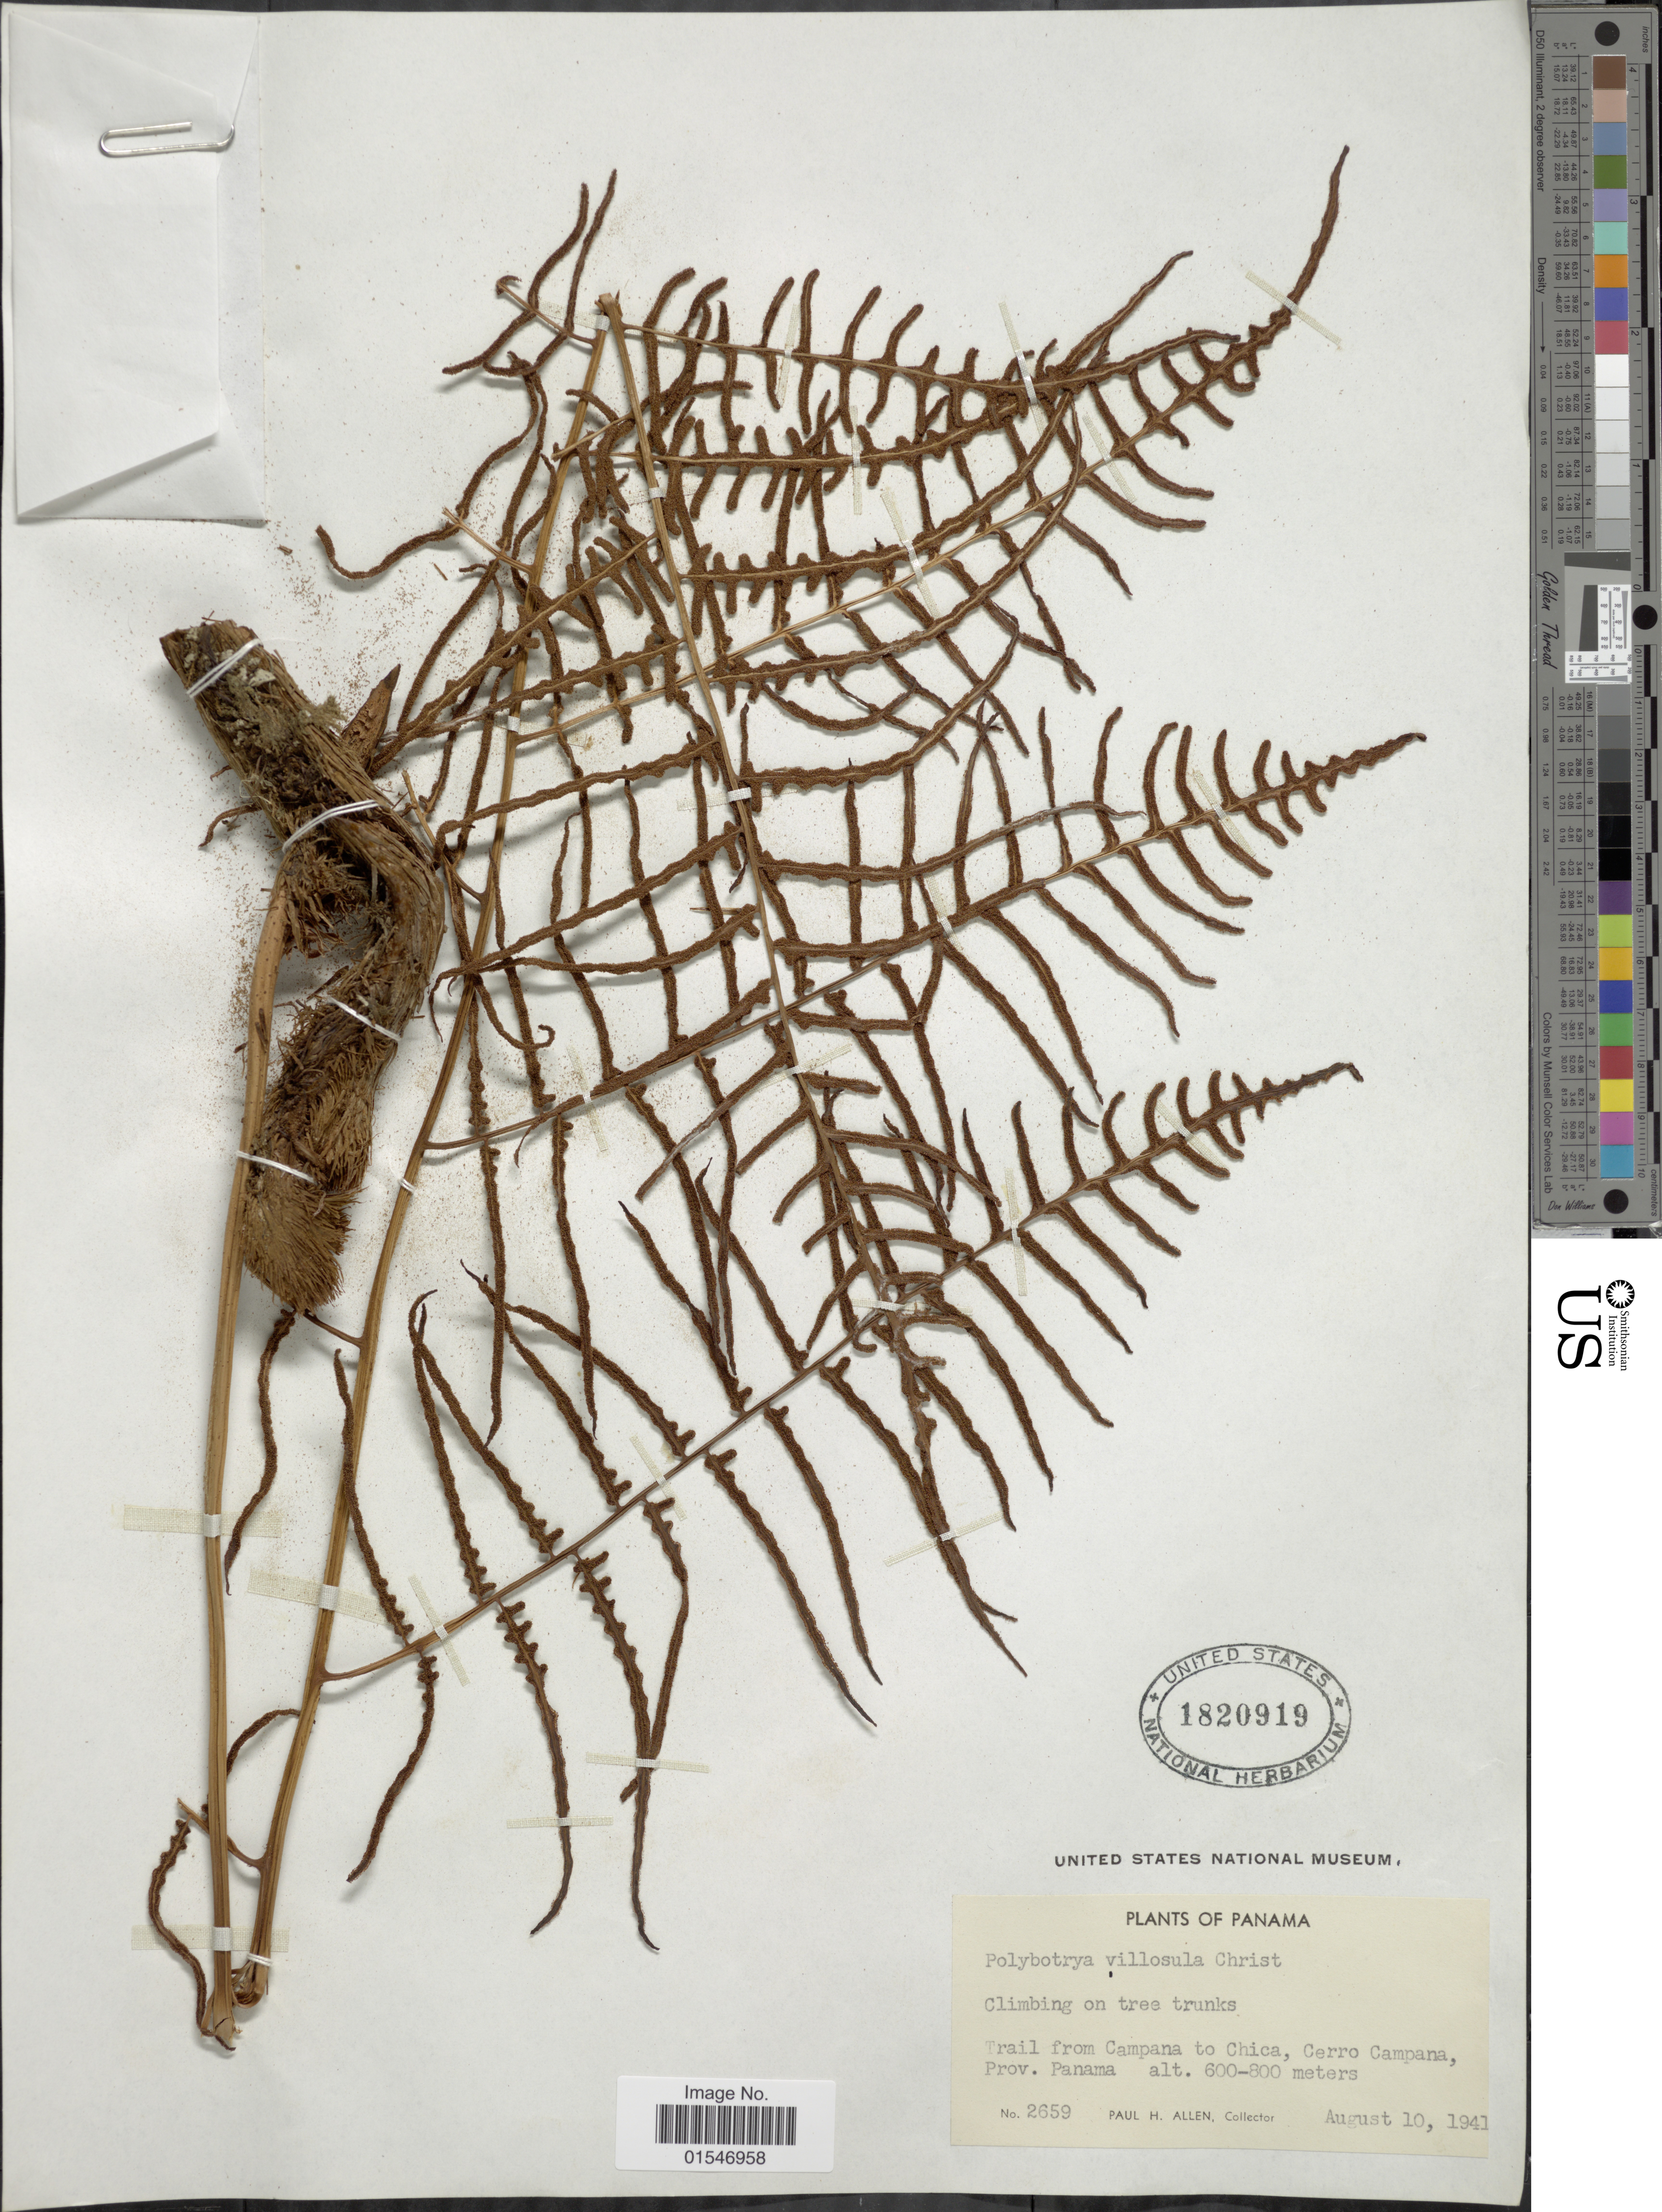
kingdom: Plantae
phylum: Tracheophyta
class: Polypodiopsida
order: Polypodiales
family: Dryopteridaceae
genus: Polybotrya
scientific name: Polybotrya caudata f. caudata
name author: Kunze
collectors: P. H. Allen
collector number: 2659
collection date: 1941-08-10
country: Panama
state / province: Panamá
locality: Panama, Trail from Campana to Chica, Cerro Campana, Prov. Panama.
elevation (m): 600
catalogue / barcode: US 1820919